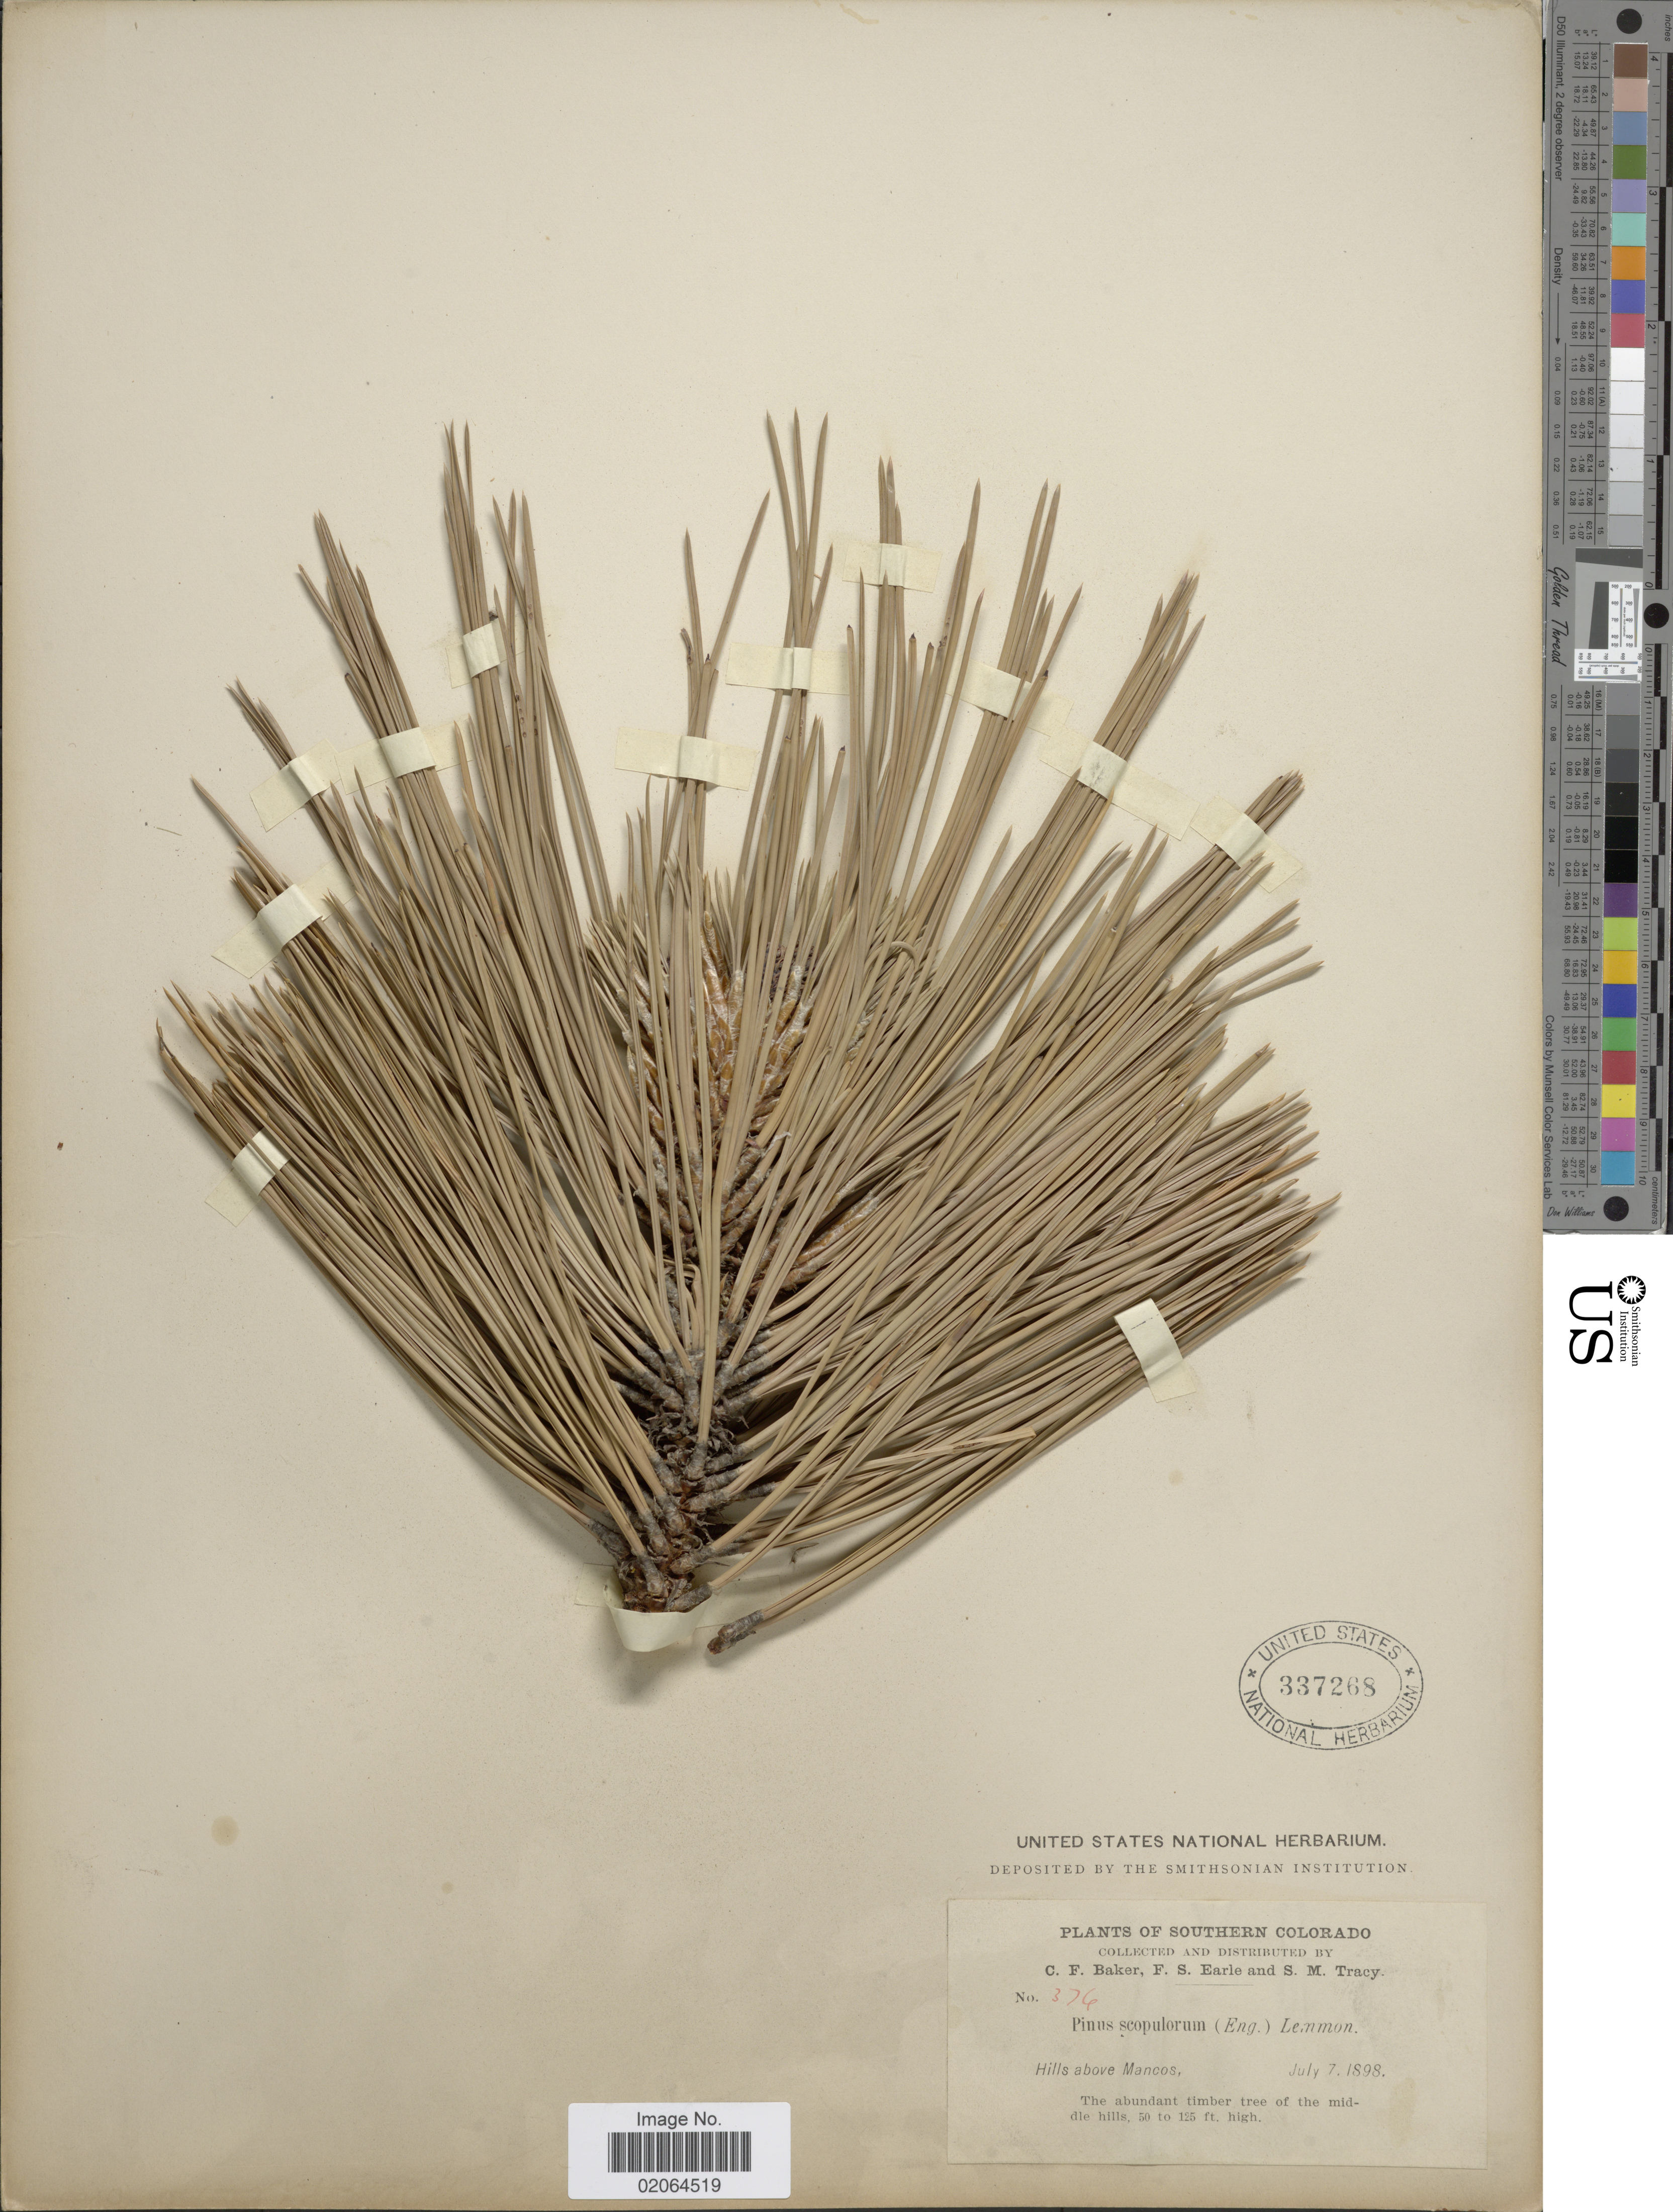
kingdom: Plantae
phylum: Tracheophyta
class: Pinopsida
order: Pinales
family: Pinaceae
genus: Pinus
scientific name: Pinus ponderosa var. scopulorum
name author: Engelm.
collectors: C. F. Baker, F. S. Earle & S. M. Tracy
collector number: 376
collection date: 1898-07-07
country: United States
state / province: Colorado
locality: Southern Colorado Hills above Mancos,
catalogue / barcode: US 337268